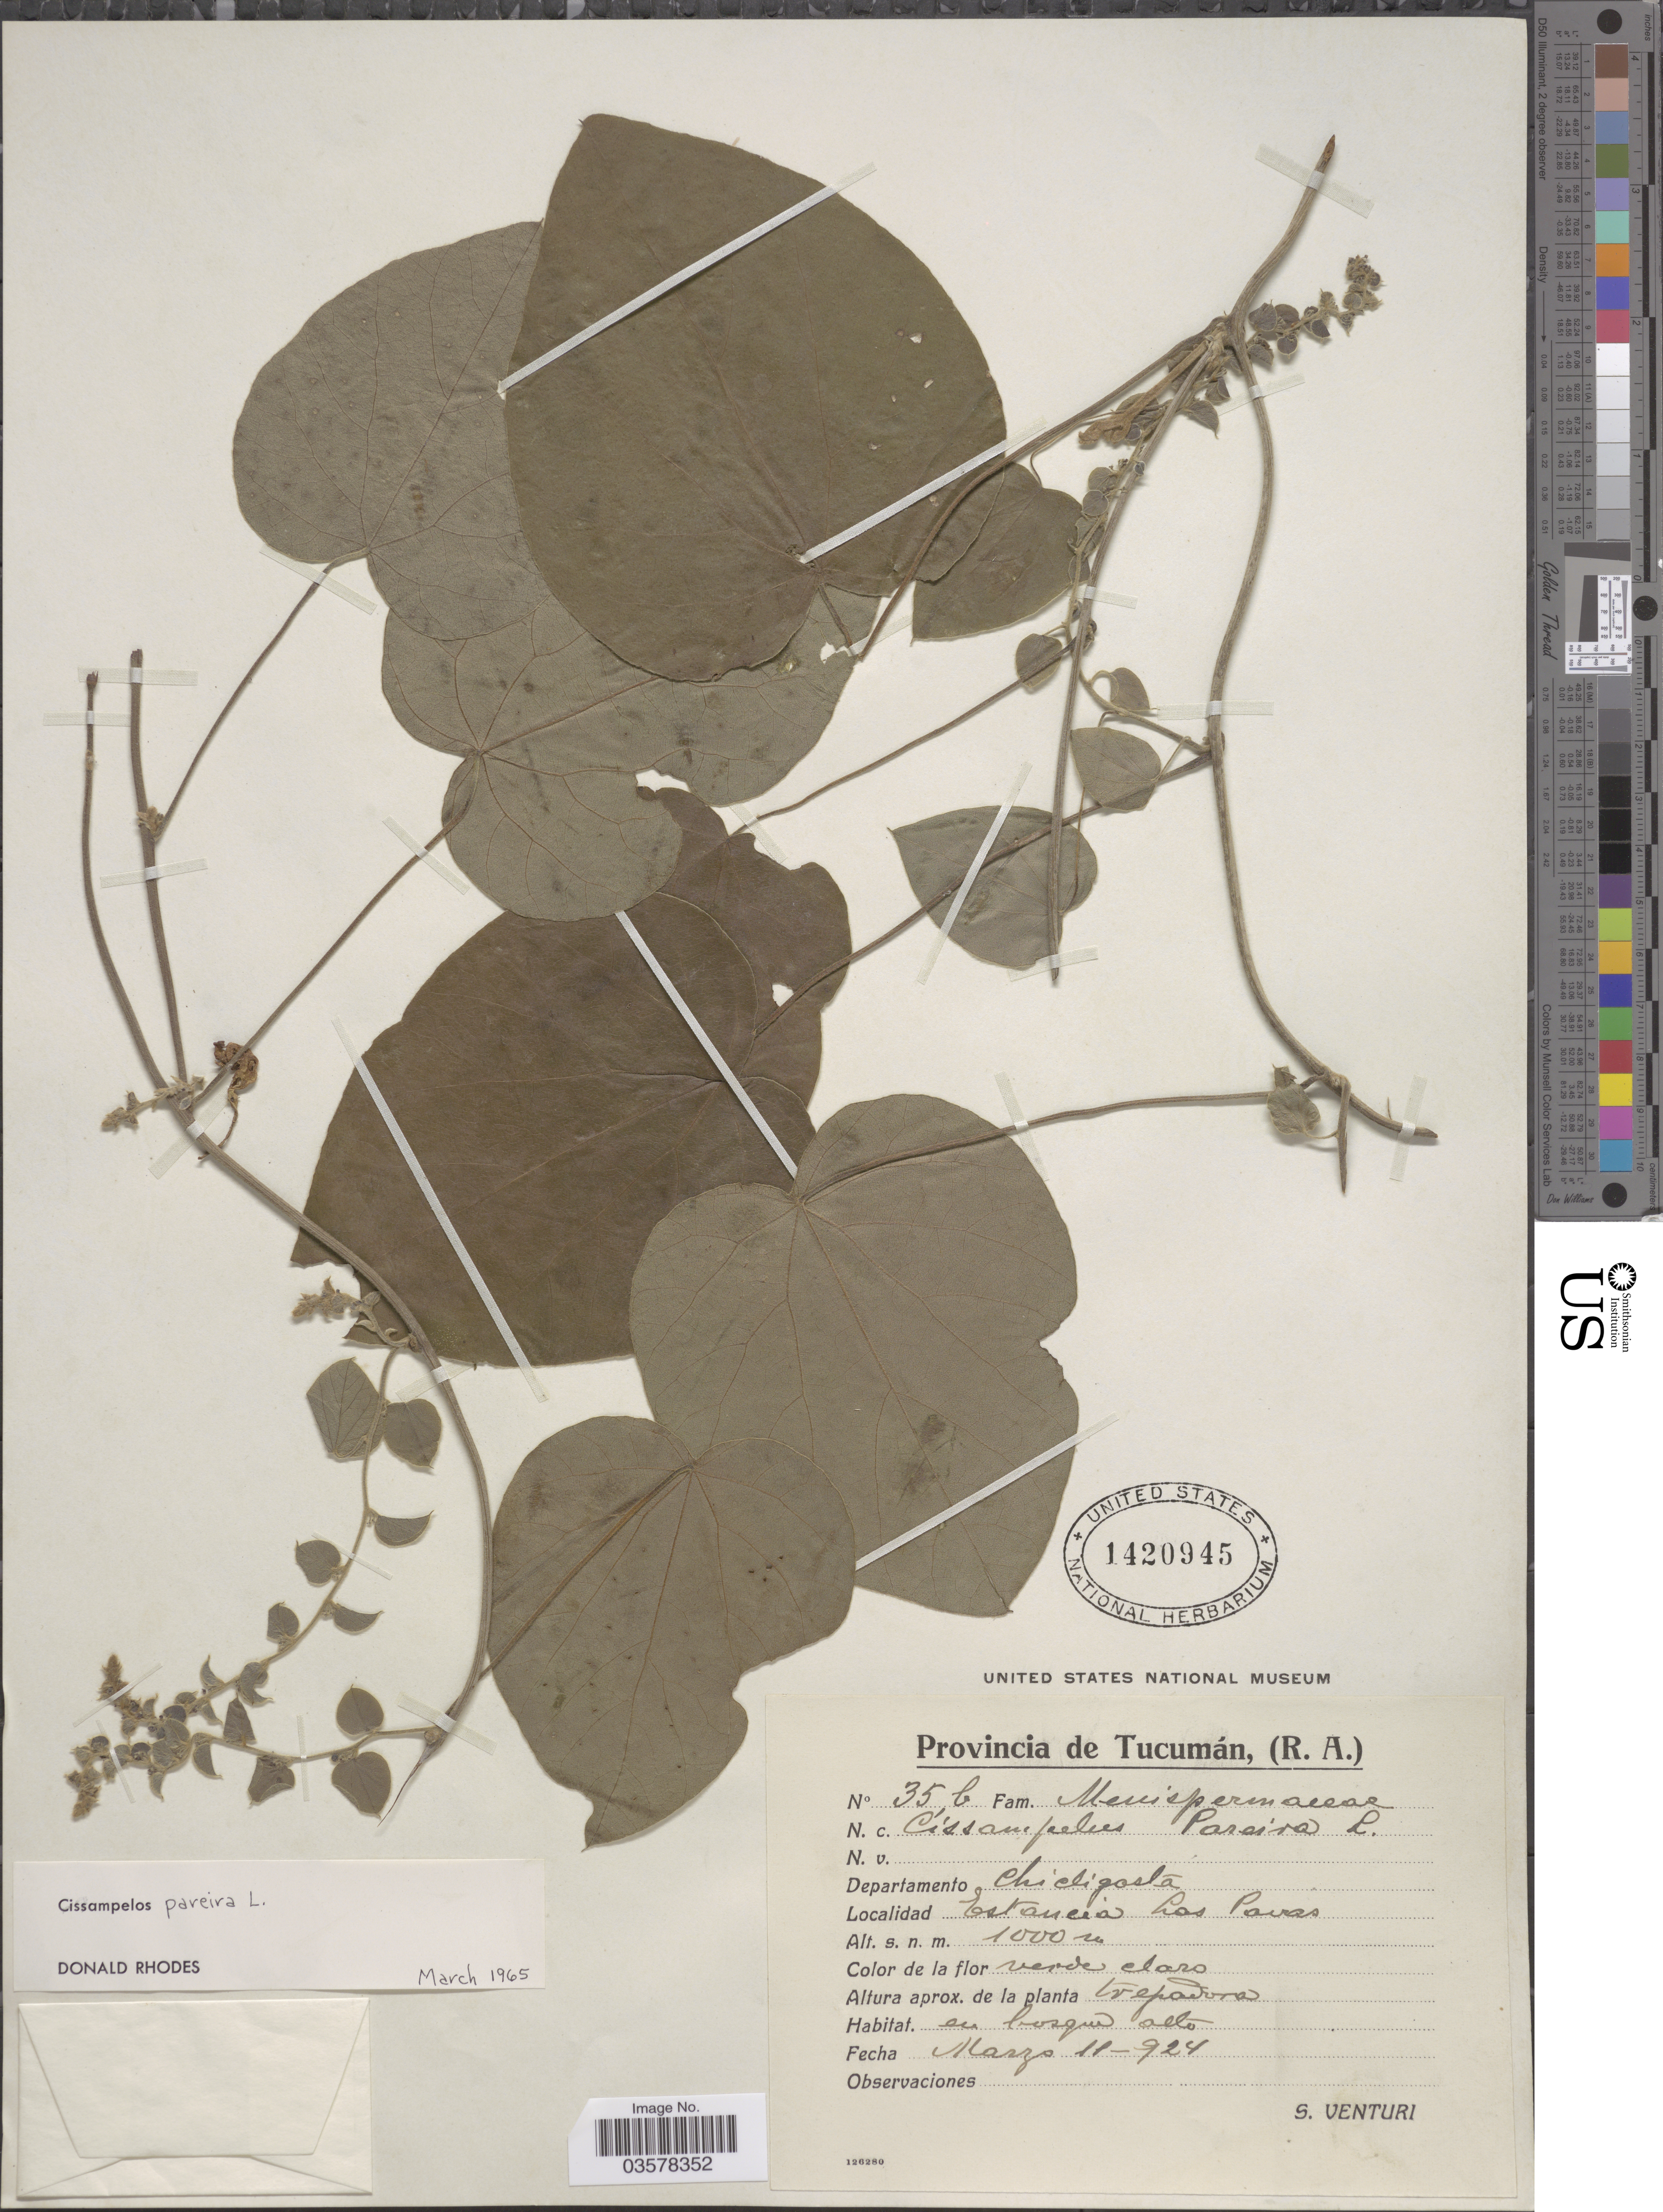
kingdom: Plantae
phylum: Tracheophyta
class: Magnoliopsida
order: Ranunculales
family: Menispermaceae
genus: Cissampelos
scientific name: Cissampelos pareira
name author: L.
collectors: S. Venturi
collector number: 35b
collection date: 1924-03-11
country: Argentina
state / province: Tucuman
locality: Departamento Chicligasta, Estancia Las Pavas.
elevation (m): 1000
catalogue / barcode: US 1420945